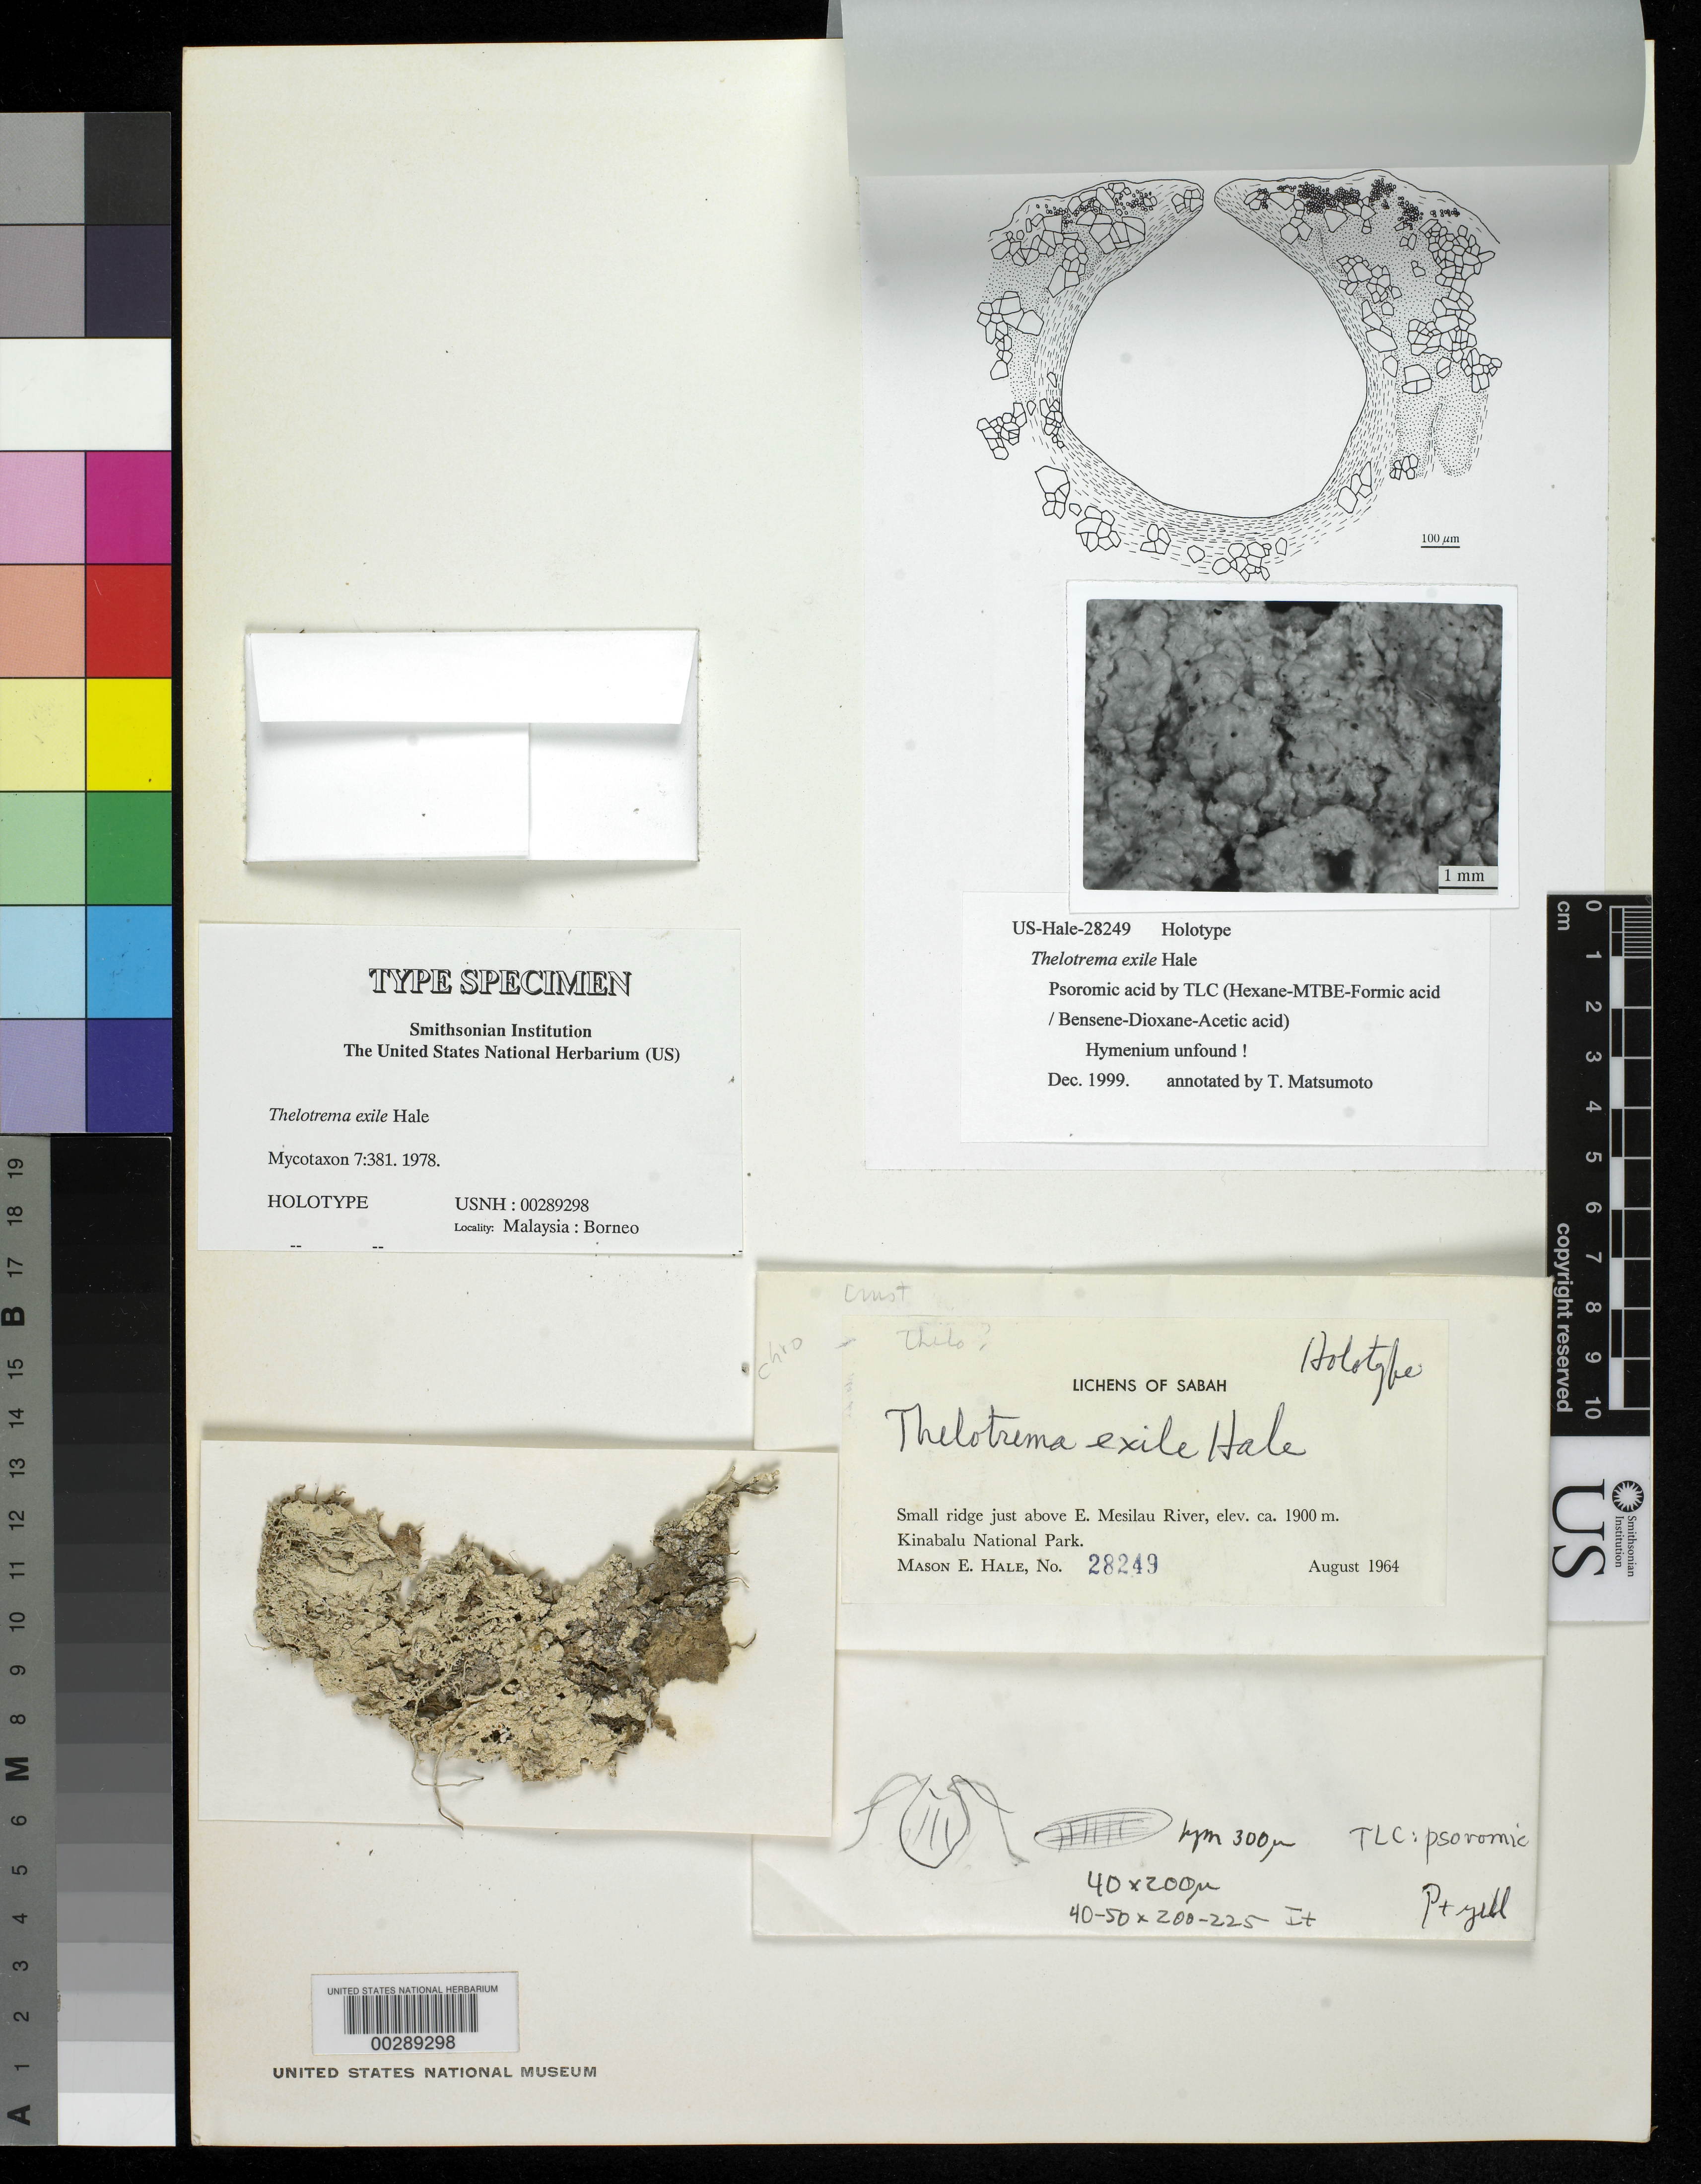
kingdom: Fungi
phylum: Ascomycota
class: Lecanoromycetes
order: Ostropales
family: Graphidaceae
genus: Thelotrema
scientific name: Thelotrema exile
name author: Hale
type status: Holotype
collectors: M. Hale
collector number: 28249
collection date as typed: Aug 1964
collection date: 1964-08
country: Malaysia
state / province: Sabah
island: Borneo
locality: Small ridge just above E Mesilau River, Kinabalu National Park.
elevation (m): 1900